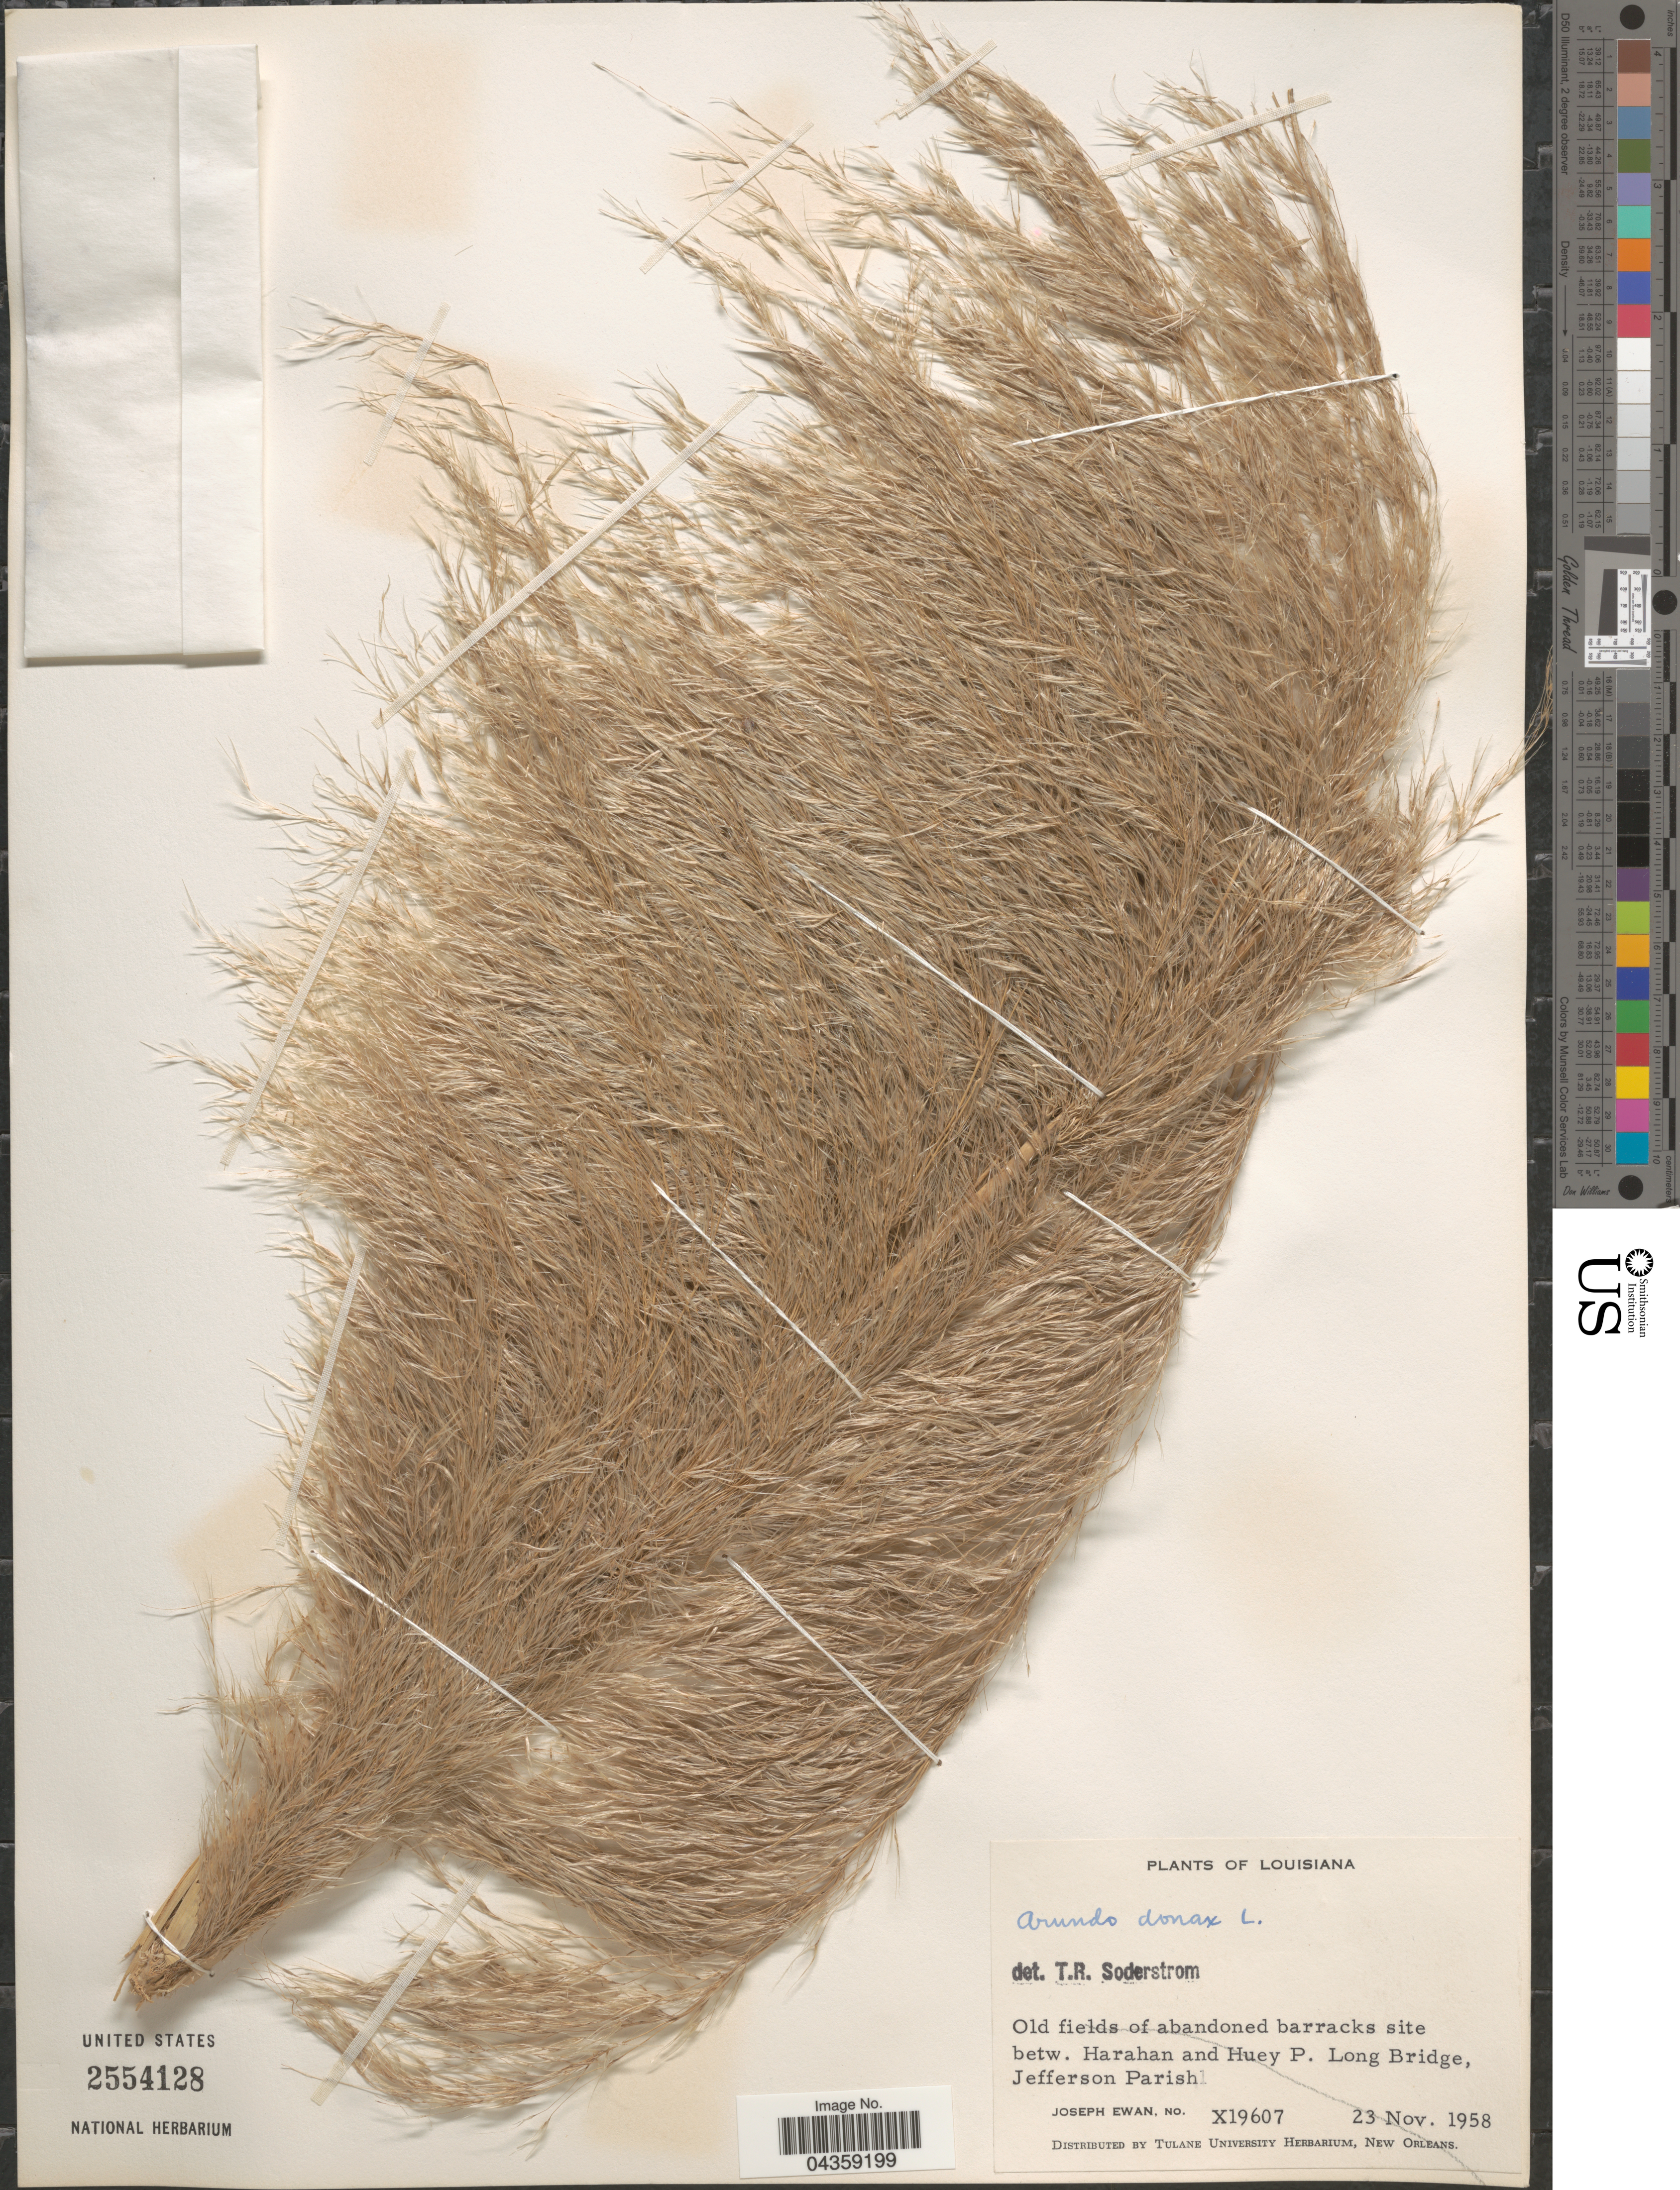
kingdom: Plantae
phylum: Tracheophyta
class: Liliopsida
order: Poales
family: Poaceae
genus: Arundo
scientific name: Arundo donax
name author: L.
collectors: J. A. Ewan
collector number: X19607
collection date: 1958-11-23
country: United States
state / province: Louisiana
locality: Old fields of abandoned barracks site betw. Harahan and Huey P. Long Bridge, Jefferson Parish.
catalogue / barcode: US 2554128